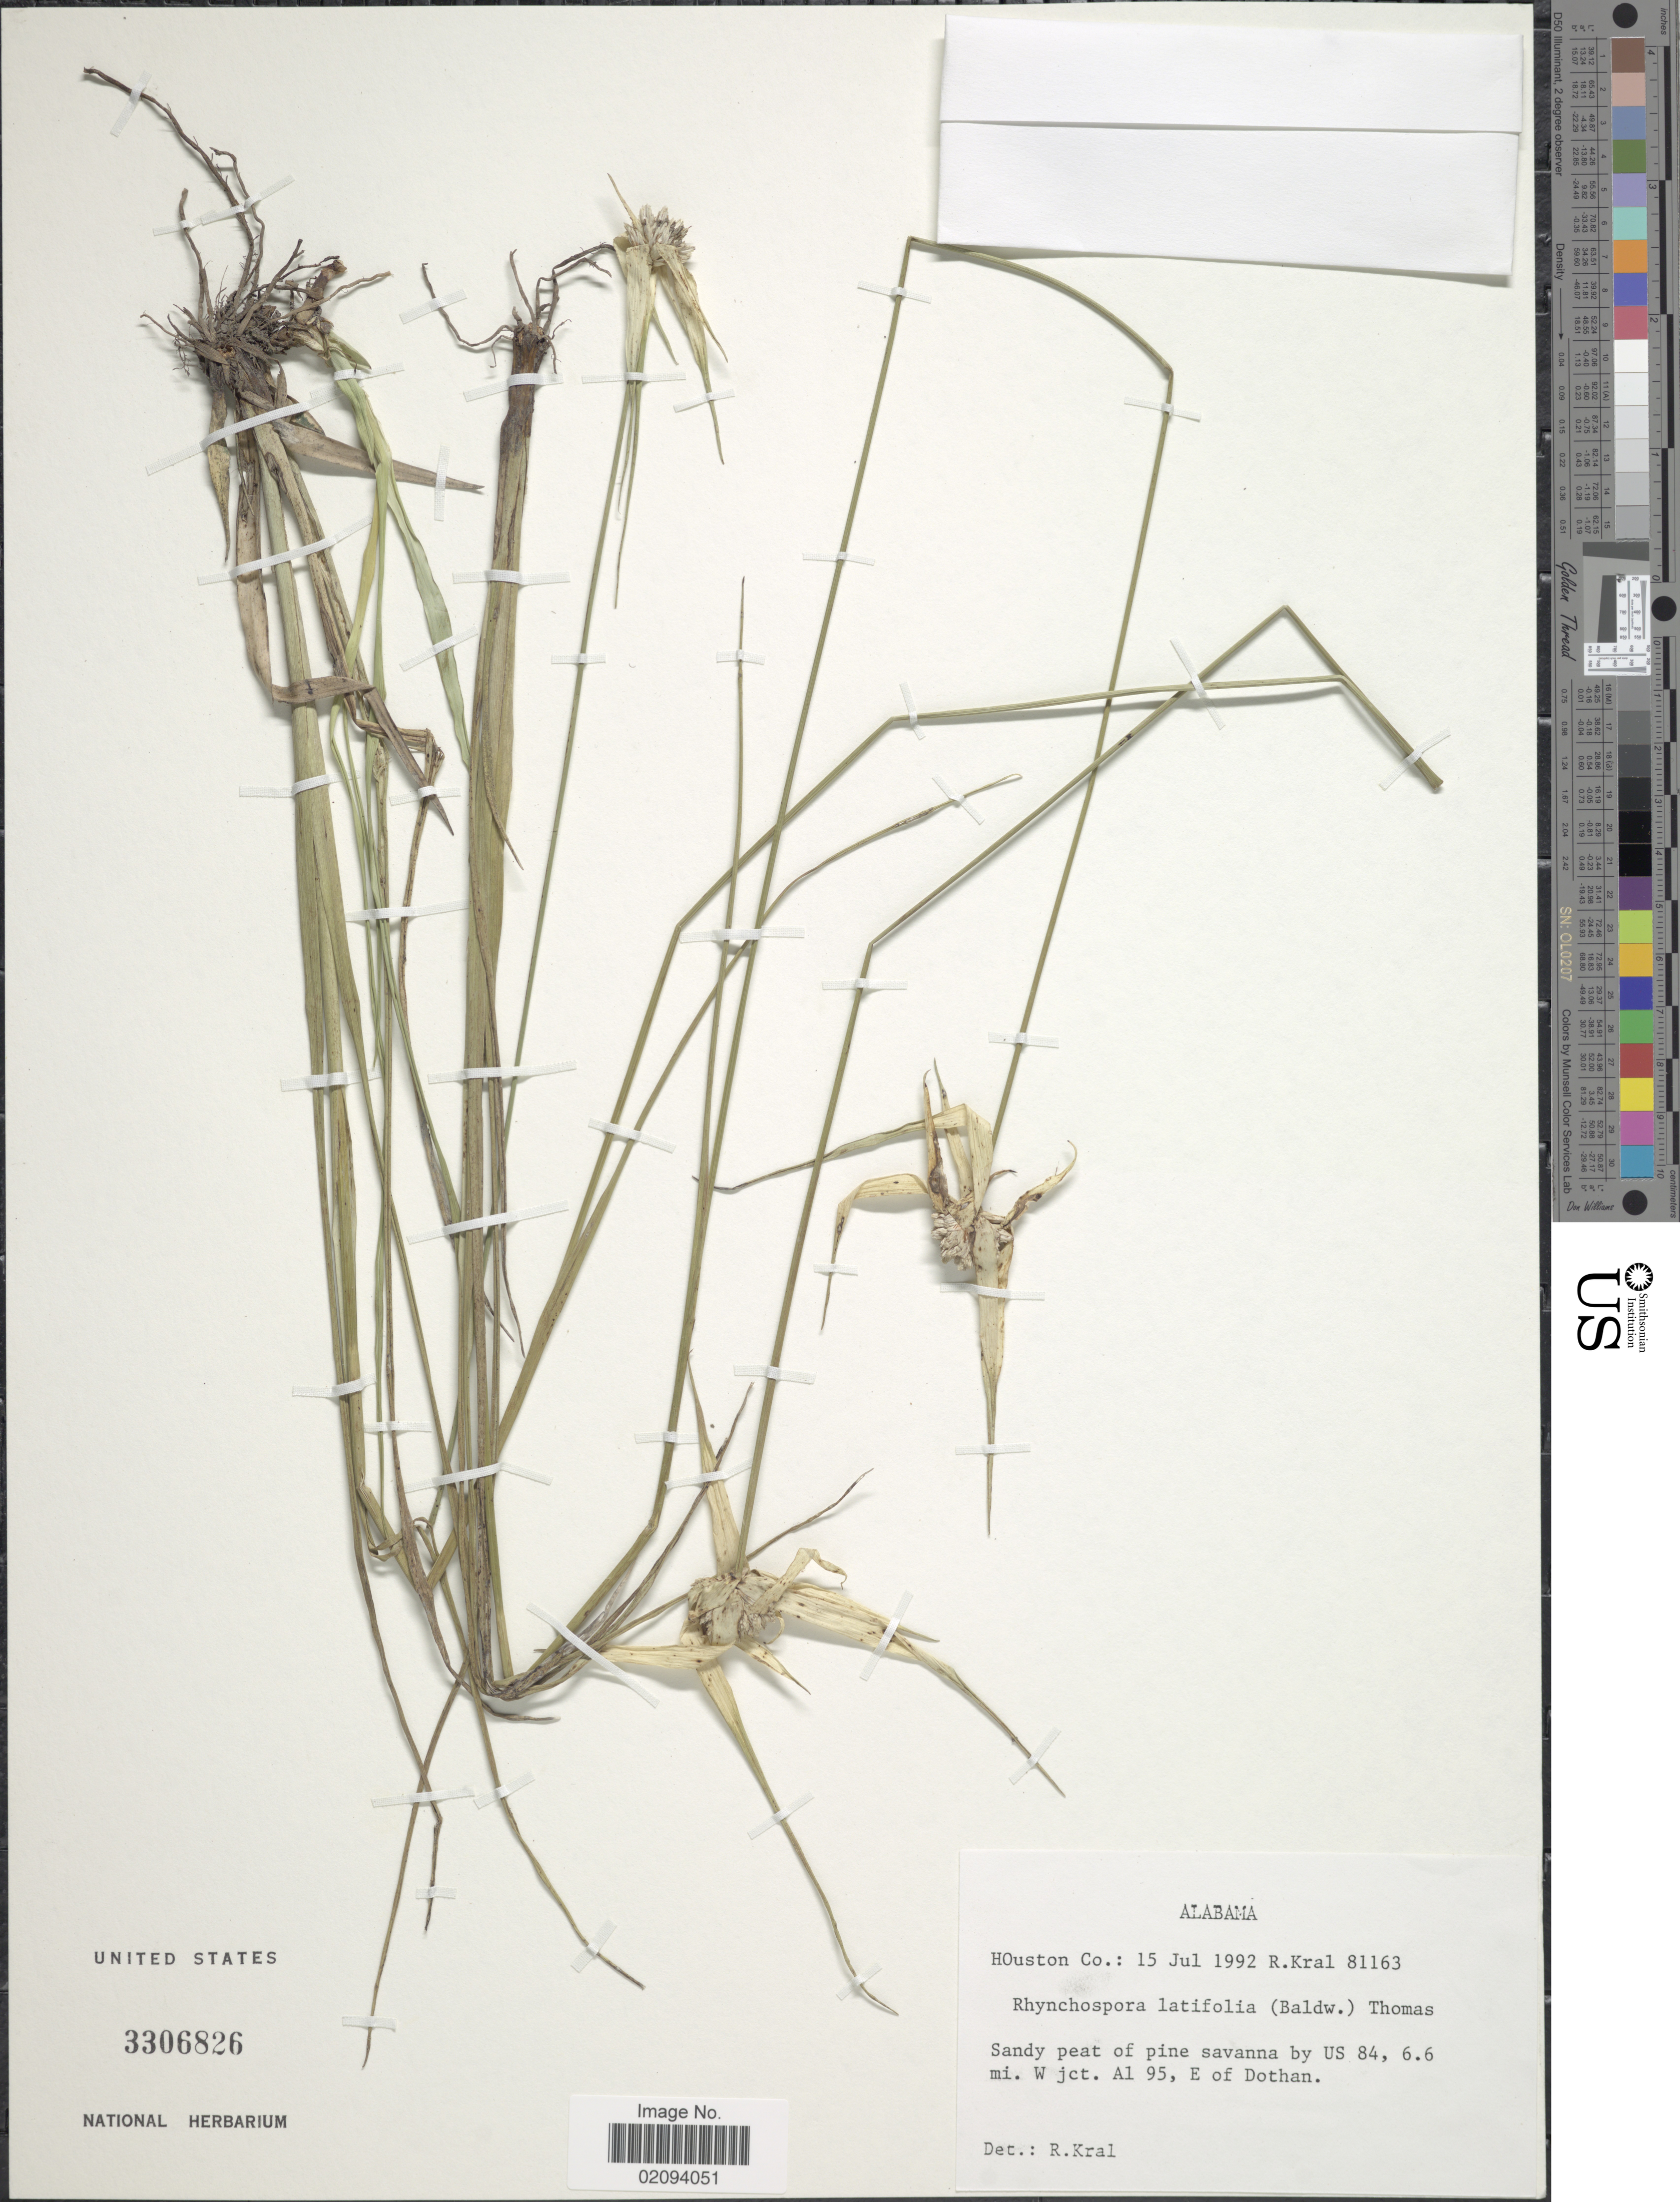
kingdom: Plantae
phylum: Tracheophyta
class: Liliopsida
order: Poales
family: Cyperaceae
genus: Rhynchospora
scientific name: Rhynchospora latifolia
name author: (Baldwin ex Elliott) W.W. Thomas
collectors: R. Kral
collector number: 81163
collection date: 1992-07-15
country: United States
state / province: Alabama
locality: Houston Co. Sandy peat of pine savanna by US 84, 6.6 mi. W jct. Al 95, E of Dothan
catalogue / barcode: US 3306826